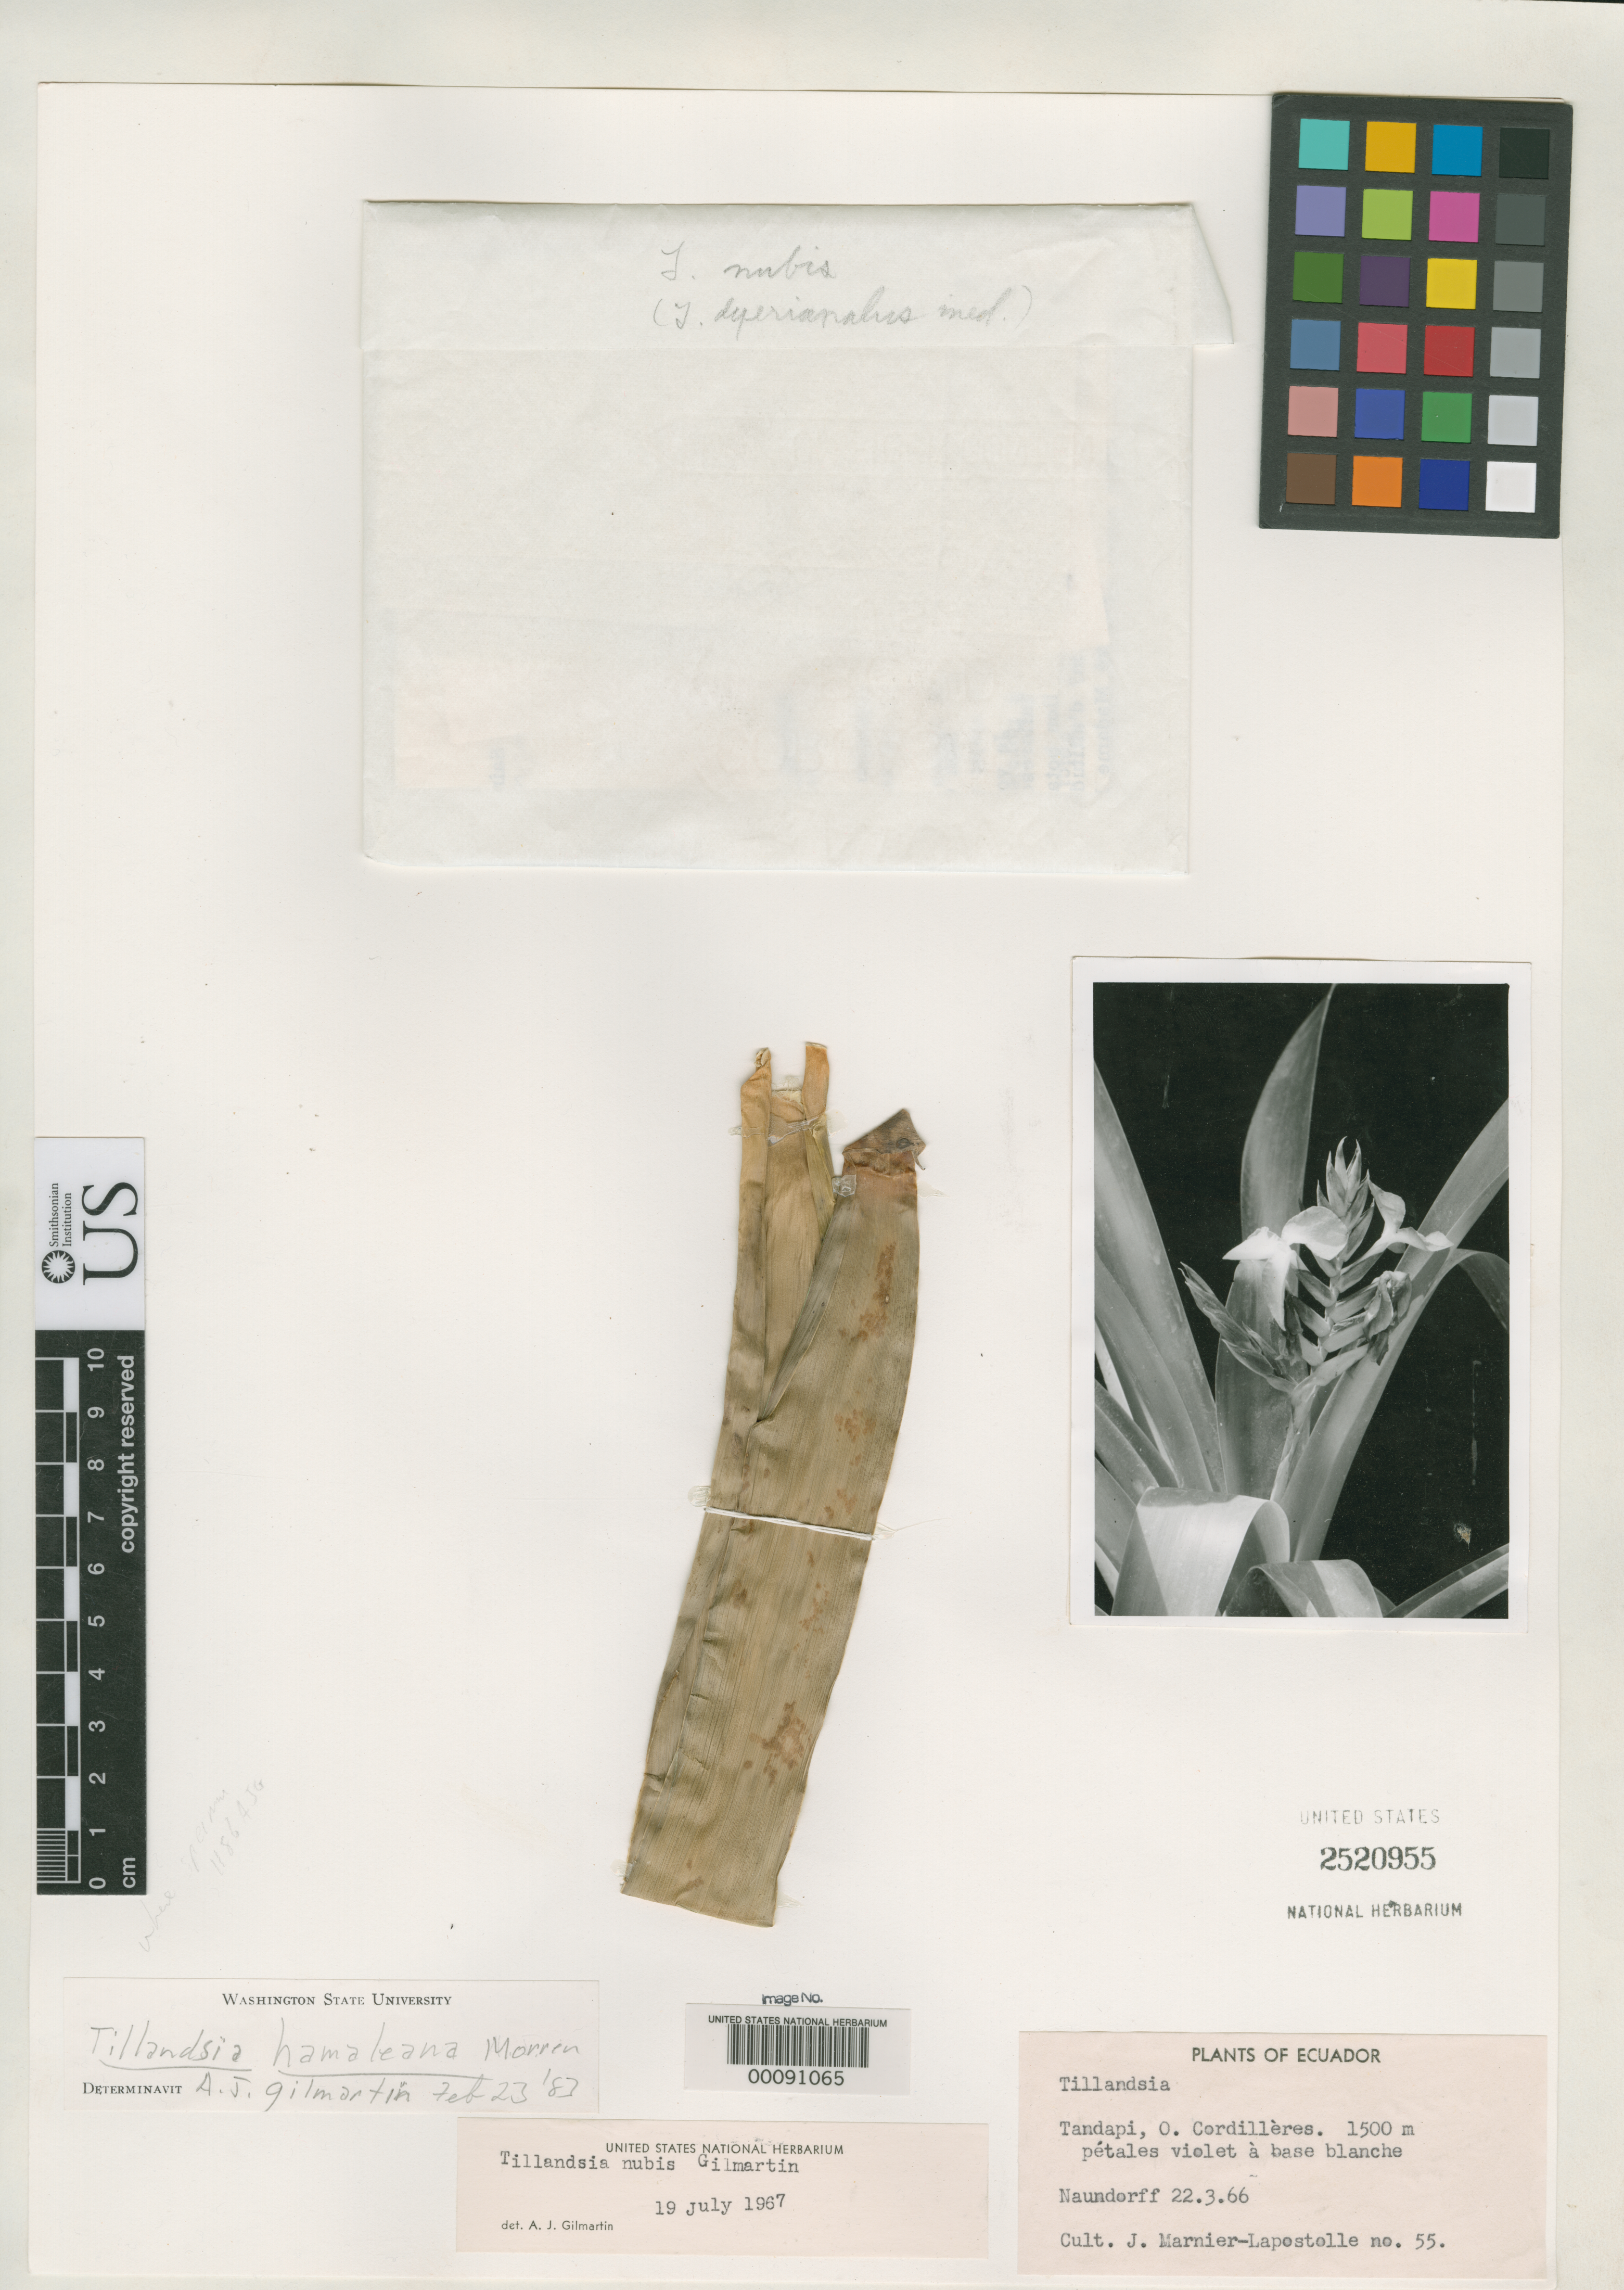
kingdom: Plantae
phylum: Tracheophyta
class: Liliopsida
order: Poales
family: Bromeliaceae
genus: Tillandsia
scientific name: Tillandsia nubis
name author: Gilmartin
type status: Holotype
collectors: -. Naundorff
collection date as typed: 22 Mar 1966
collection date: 1966-03-22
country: Ecuador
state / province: Pichincha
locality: Tandapi.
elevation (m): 1500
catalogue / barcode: US 2520955